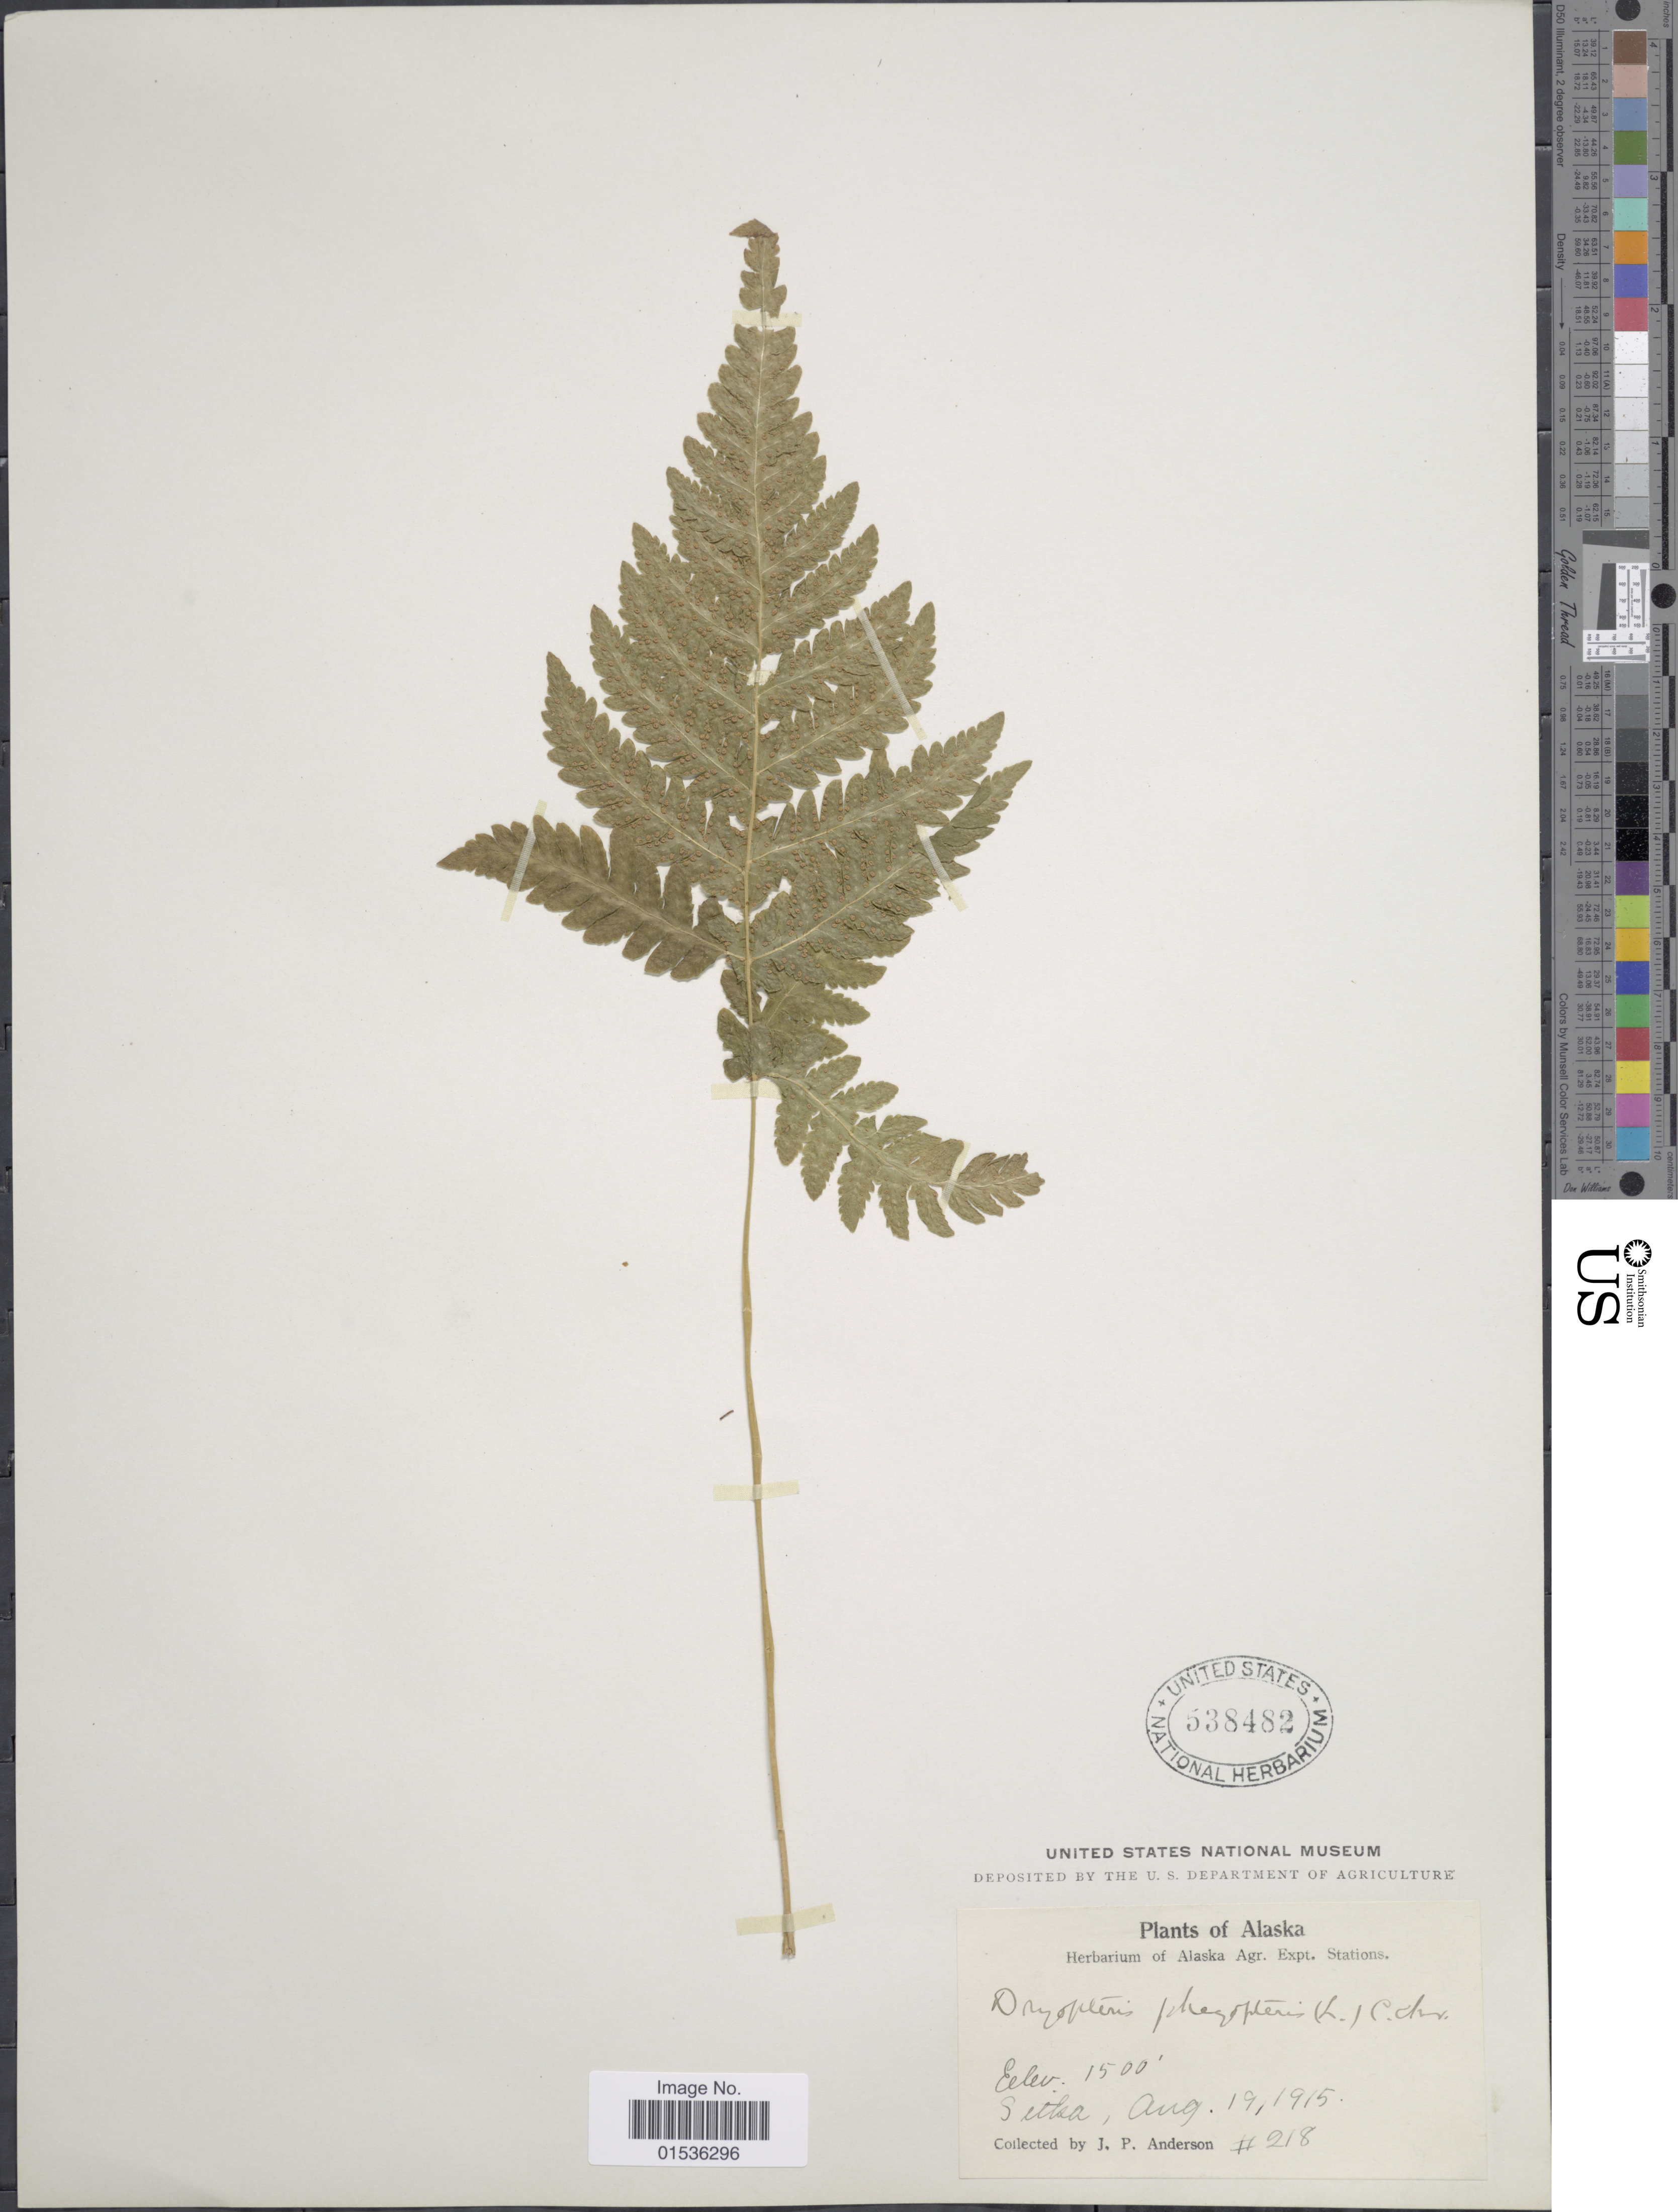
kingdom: Plantae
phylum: Tracheophyta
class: Polypodiopsida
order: Polypodiales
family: Thelypteridaceae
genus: Phegopteris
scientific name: Phegopteris connectilis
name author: (Michx.) Watt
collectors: J. Anderson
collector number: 218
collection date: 1915-08-19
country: United States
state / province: Alaska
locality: Sitka.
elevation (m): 457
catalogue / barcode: US 538482